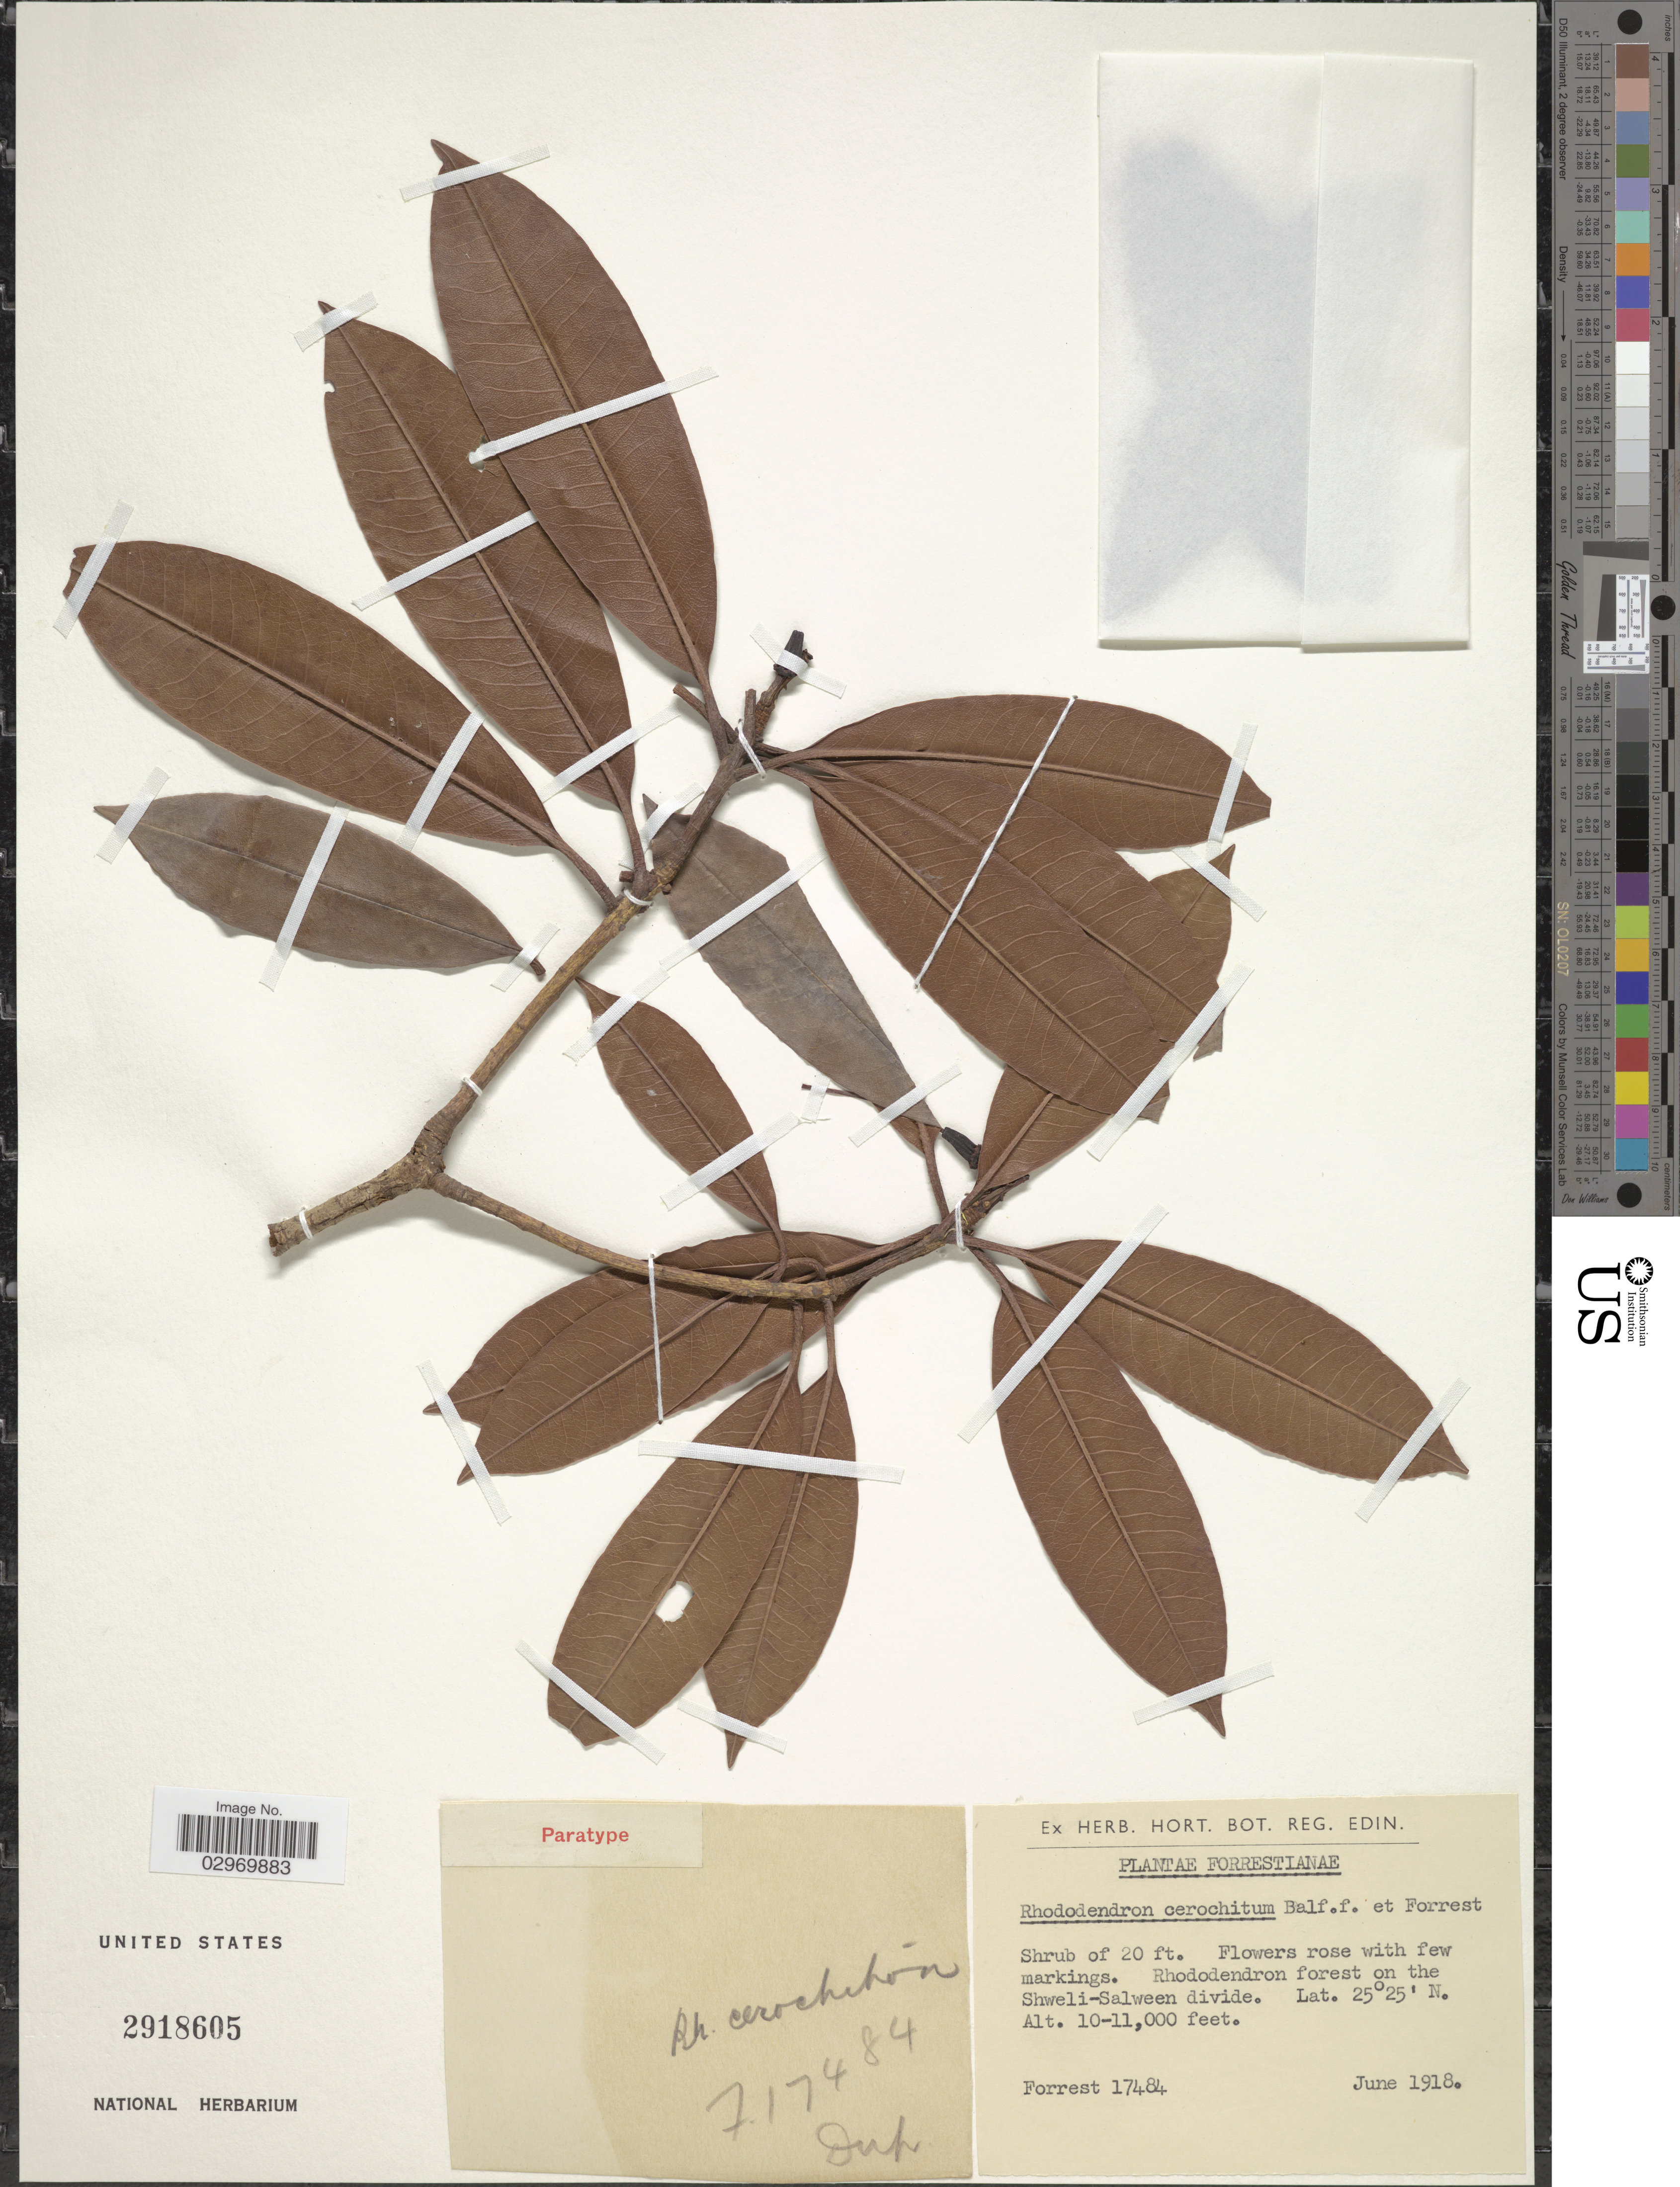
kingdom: Plantae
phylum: Tracheophyta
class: Magnoliopsida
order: Ericales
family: Ericaceae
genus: Rhododendron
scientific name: Rhododendron cerochitum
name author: Balf. f. & Forrest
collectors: -. Forrest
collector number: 17484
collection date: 1918-06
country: China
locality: Rhododendron forest on the Shweli-Salween divide.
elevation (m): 3048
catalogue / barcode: US 2918605